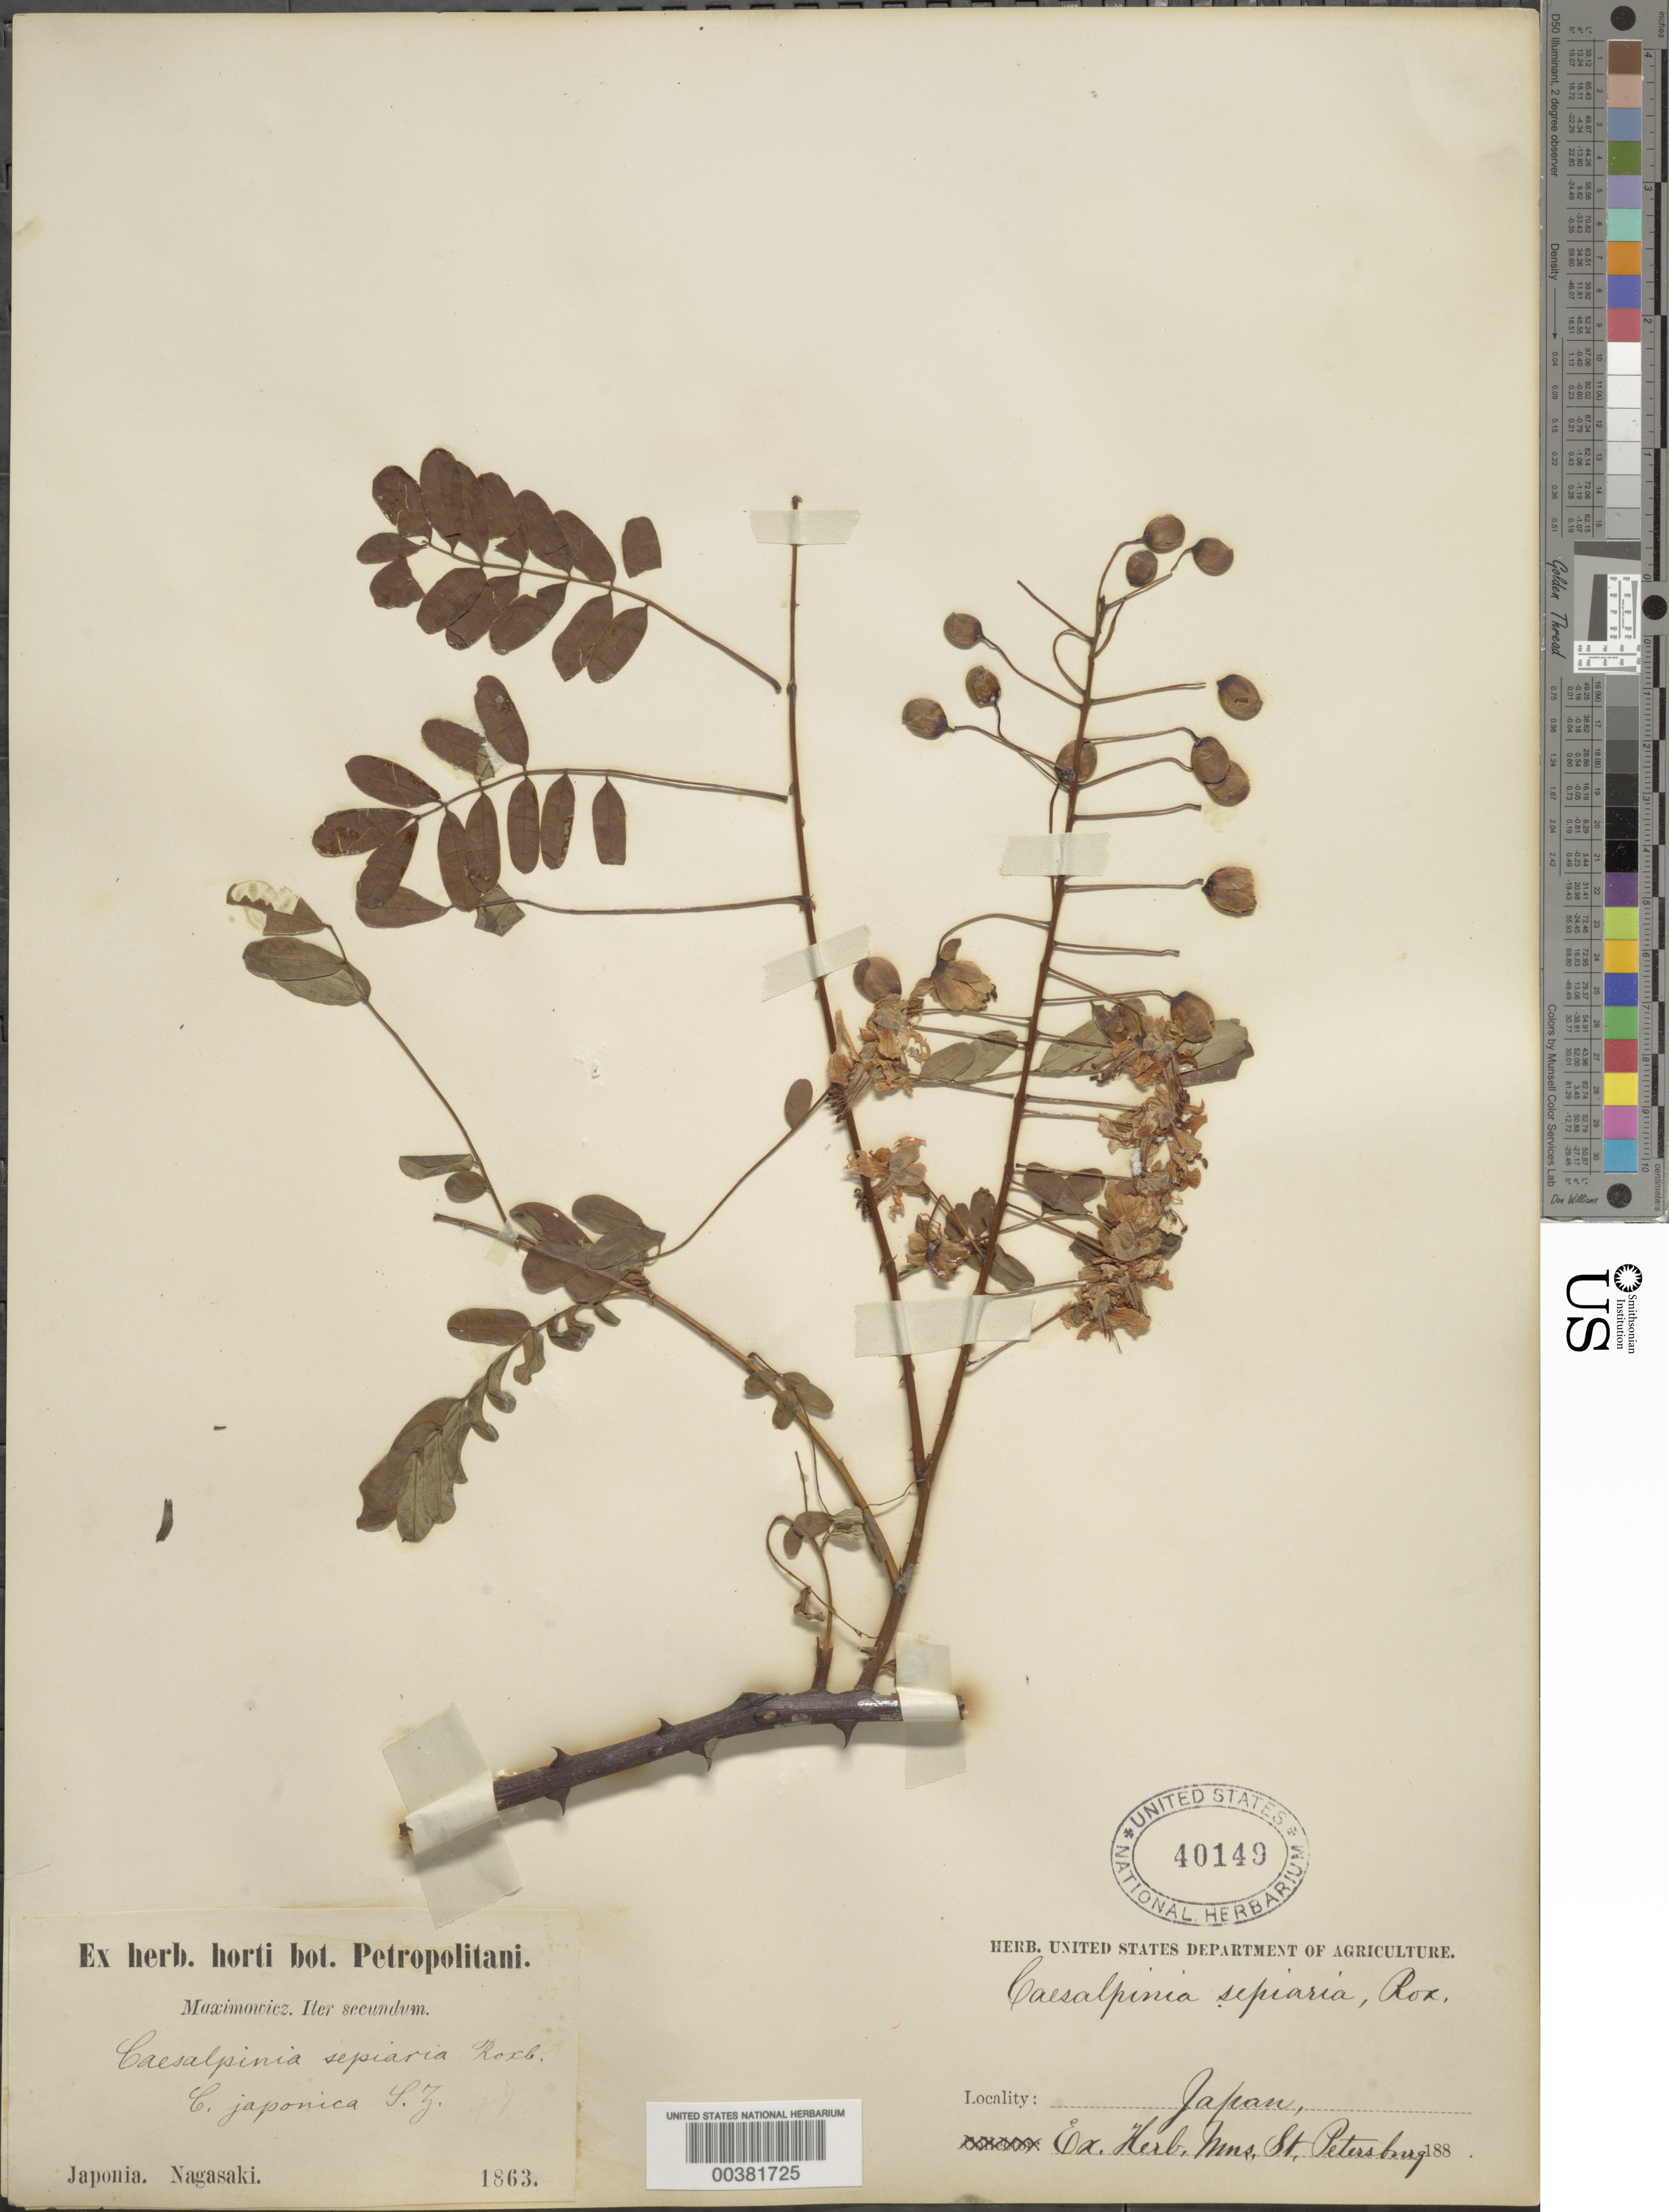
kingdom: Plantae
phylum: Tracheophyta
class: Magnoliopsida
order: Fabales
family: Fabaceae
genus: Biancaea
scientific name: Biancaea decapetala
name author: (Roth) O. Deg.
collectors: C. J. Maximowicz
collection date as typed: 1863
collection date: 1863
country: Japan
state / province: Nagasaki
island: Kyushu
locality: Nagasaki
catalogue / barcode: US 40149